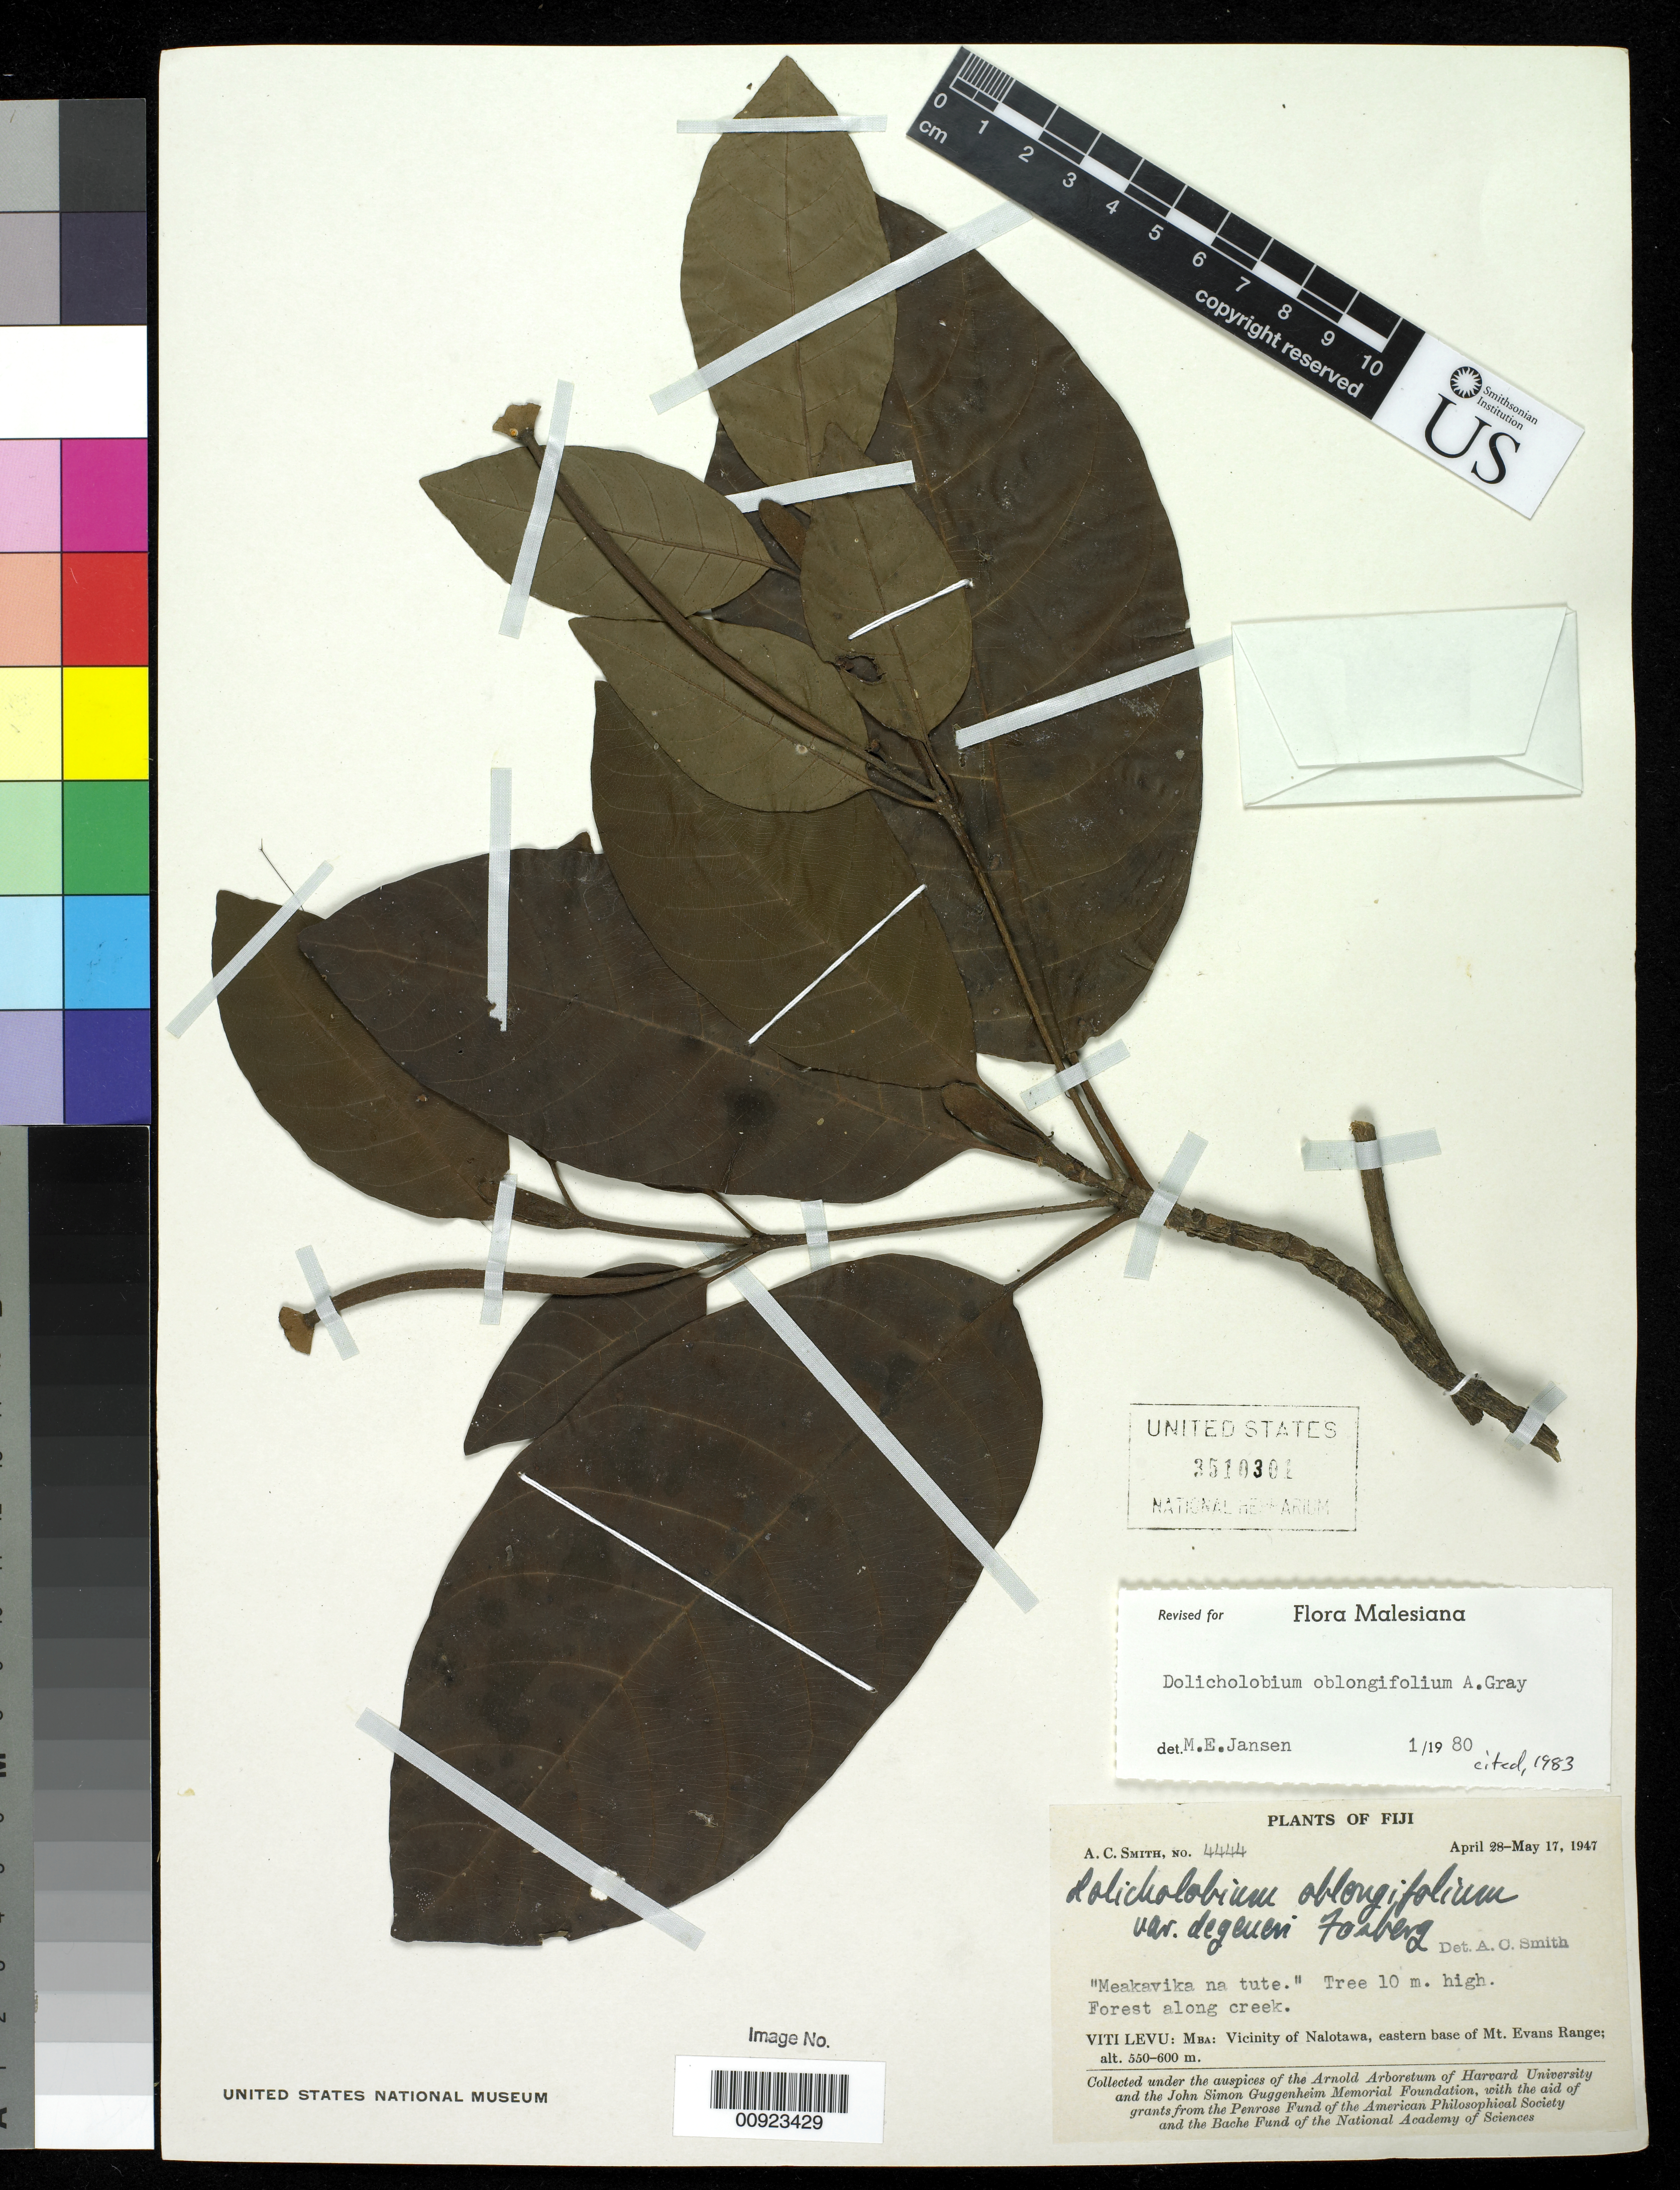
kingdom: Plantae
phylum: Tracheophyta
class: Magnoliopsida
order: Gentianales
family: Rubiaceae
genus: Dolicholobium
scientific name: Dolicholobium oblongifolium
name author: A. Gray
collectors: C. A. Smith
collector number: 4444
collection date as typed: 28 Apr 1947 to 17 May 1947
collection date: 1947-04-28/1947-05-17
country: Fiji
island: Viti Levu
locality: MBA: Vicinity of Nalotawa, eastern base of Mt. Evans Range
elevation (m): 550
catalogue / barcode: US 3510301